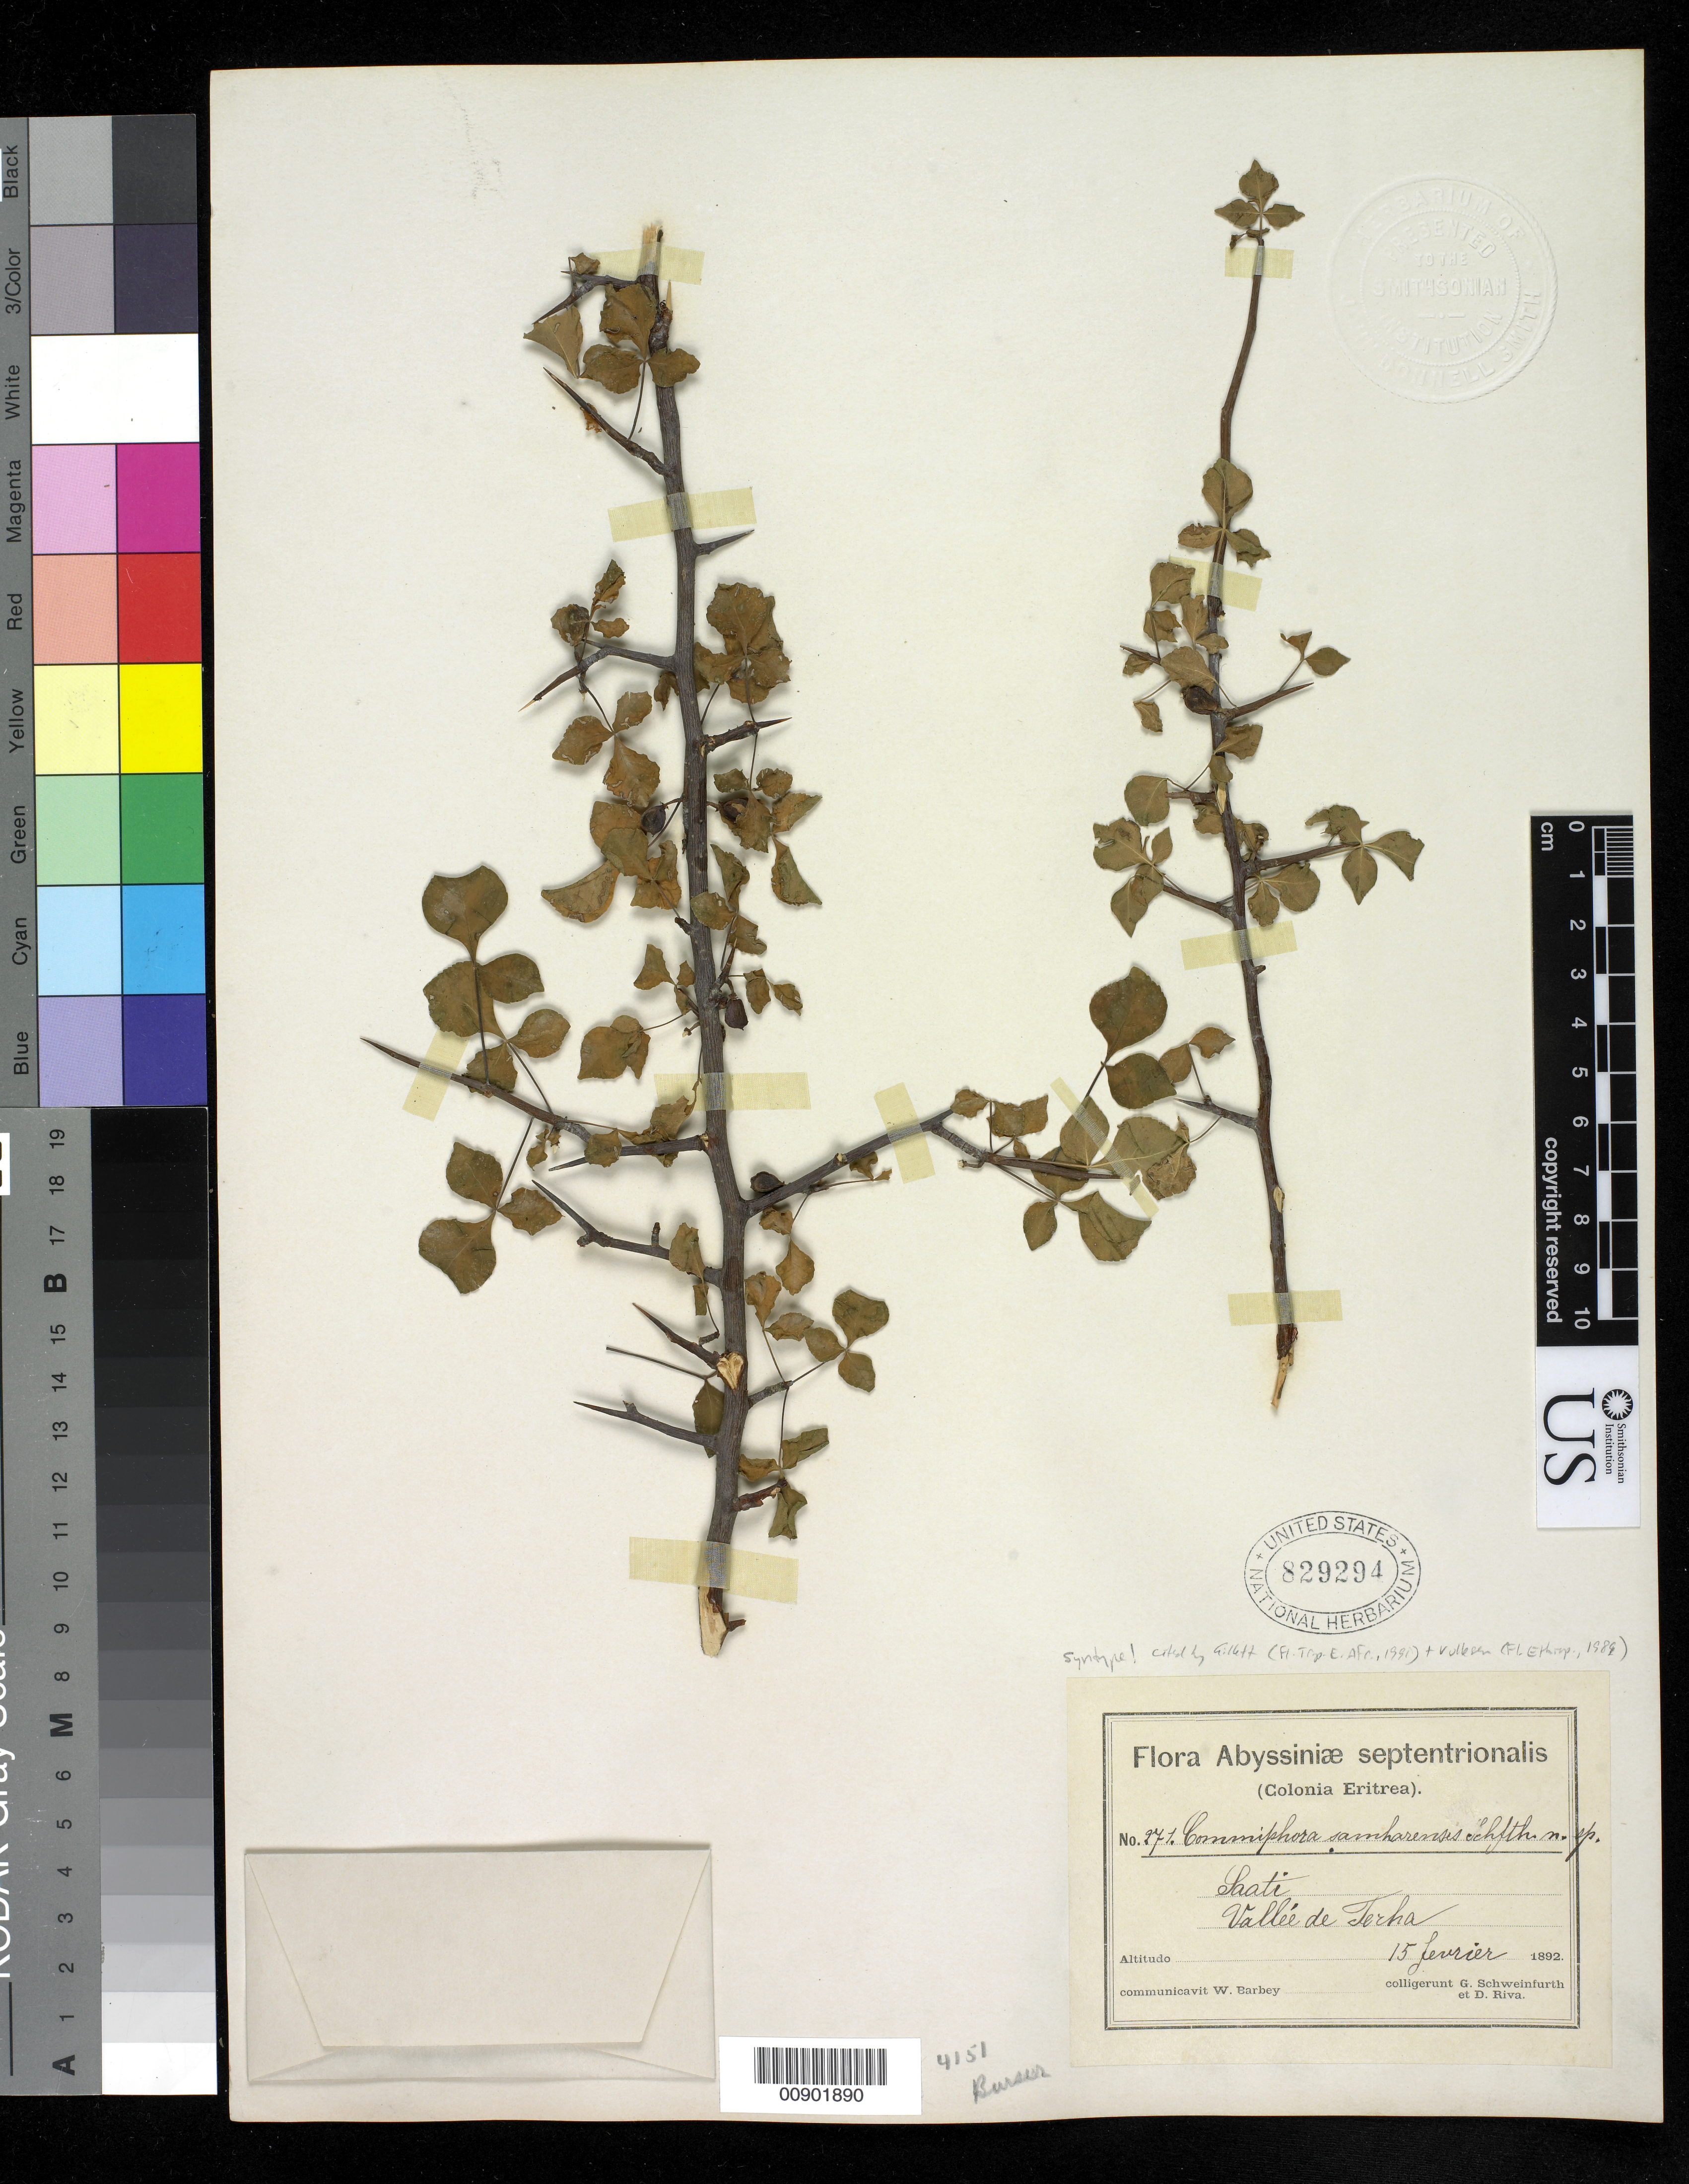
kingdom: Plantae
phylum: Tracheophyta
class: Magnoliopsida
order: Sapindales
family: Burseraceae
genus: Commiphora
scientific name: Commiphora samharensis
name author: Schweinf.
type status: Syntype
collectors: G. A. Schweinfurth & D. Riva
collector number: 271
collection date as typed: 15 Feb 1892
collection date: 1892-02-15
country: Ethiopia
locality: Abyssiniae septentrionalis (Colonia Eritrea). Saati. Vallée de Terha.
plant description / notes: Nom. nud. in Nat. Pflanzenfam. 4: 253 (1896). Cited by Vollesen 1989 in Fl. Ethiopia & by Gillett 1991 in Fl. Trop. E. Afr.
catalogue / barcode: US 829294